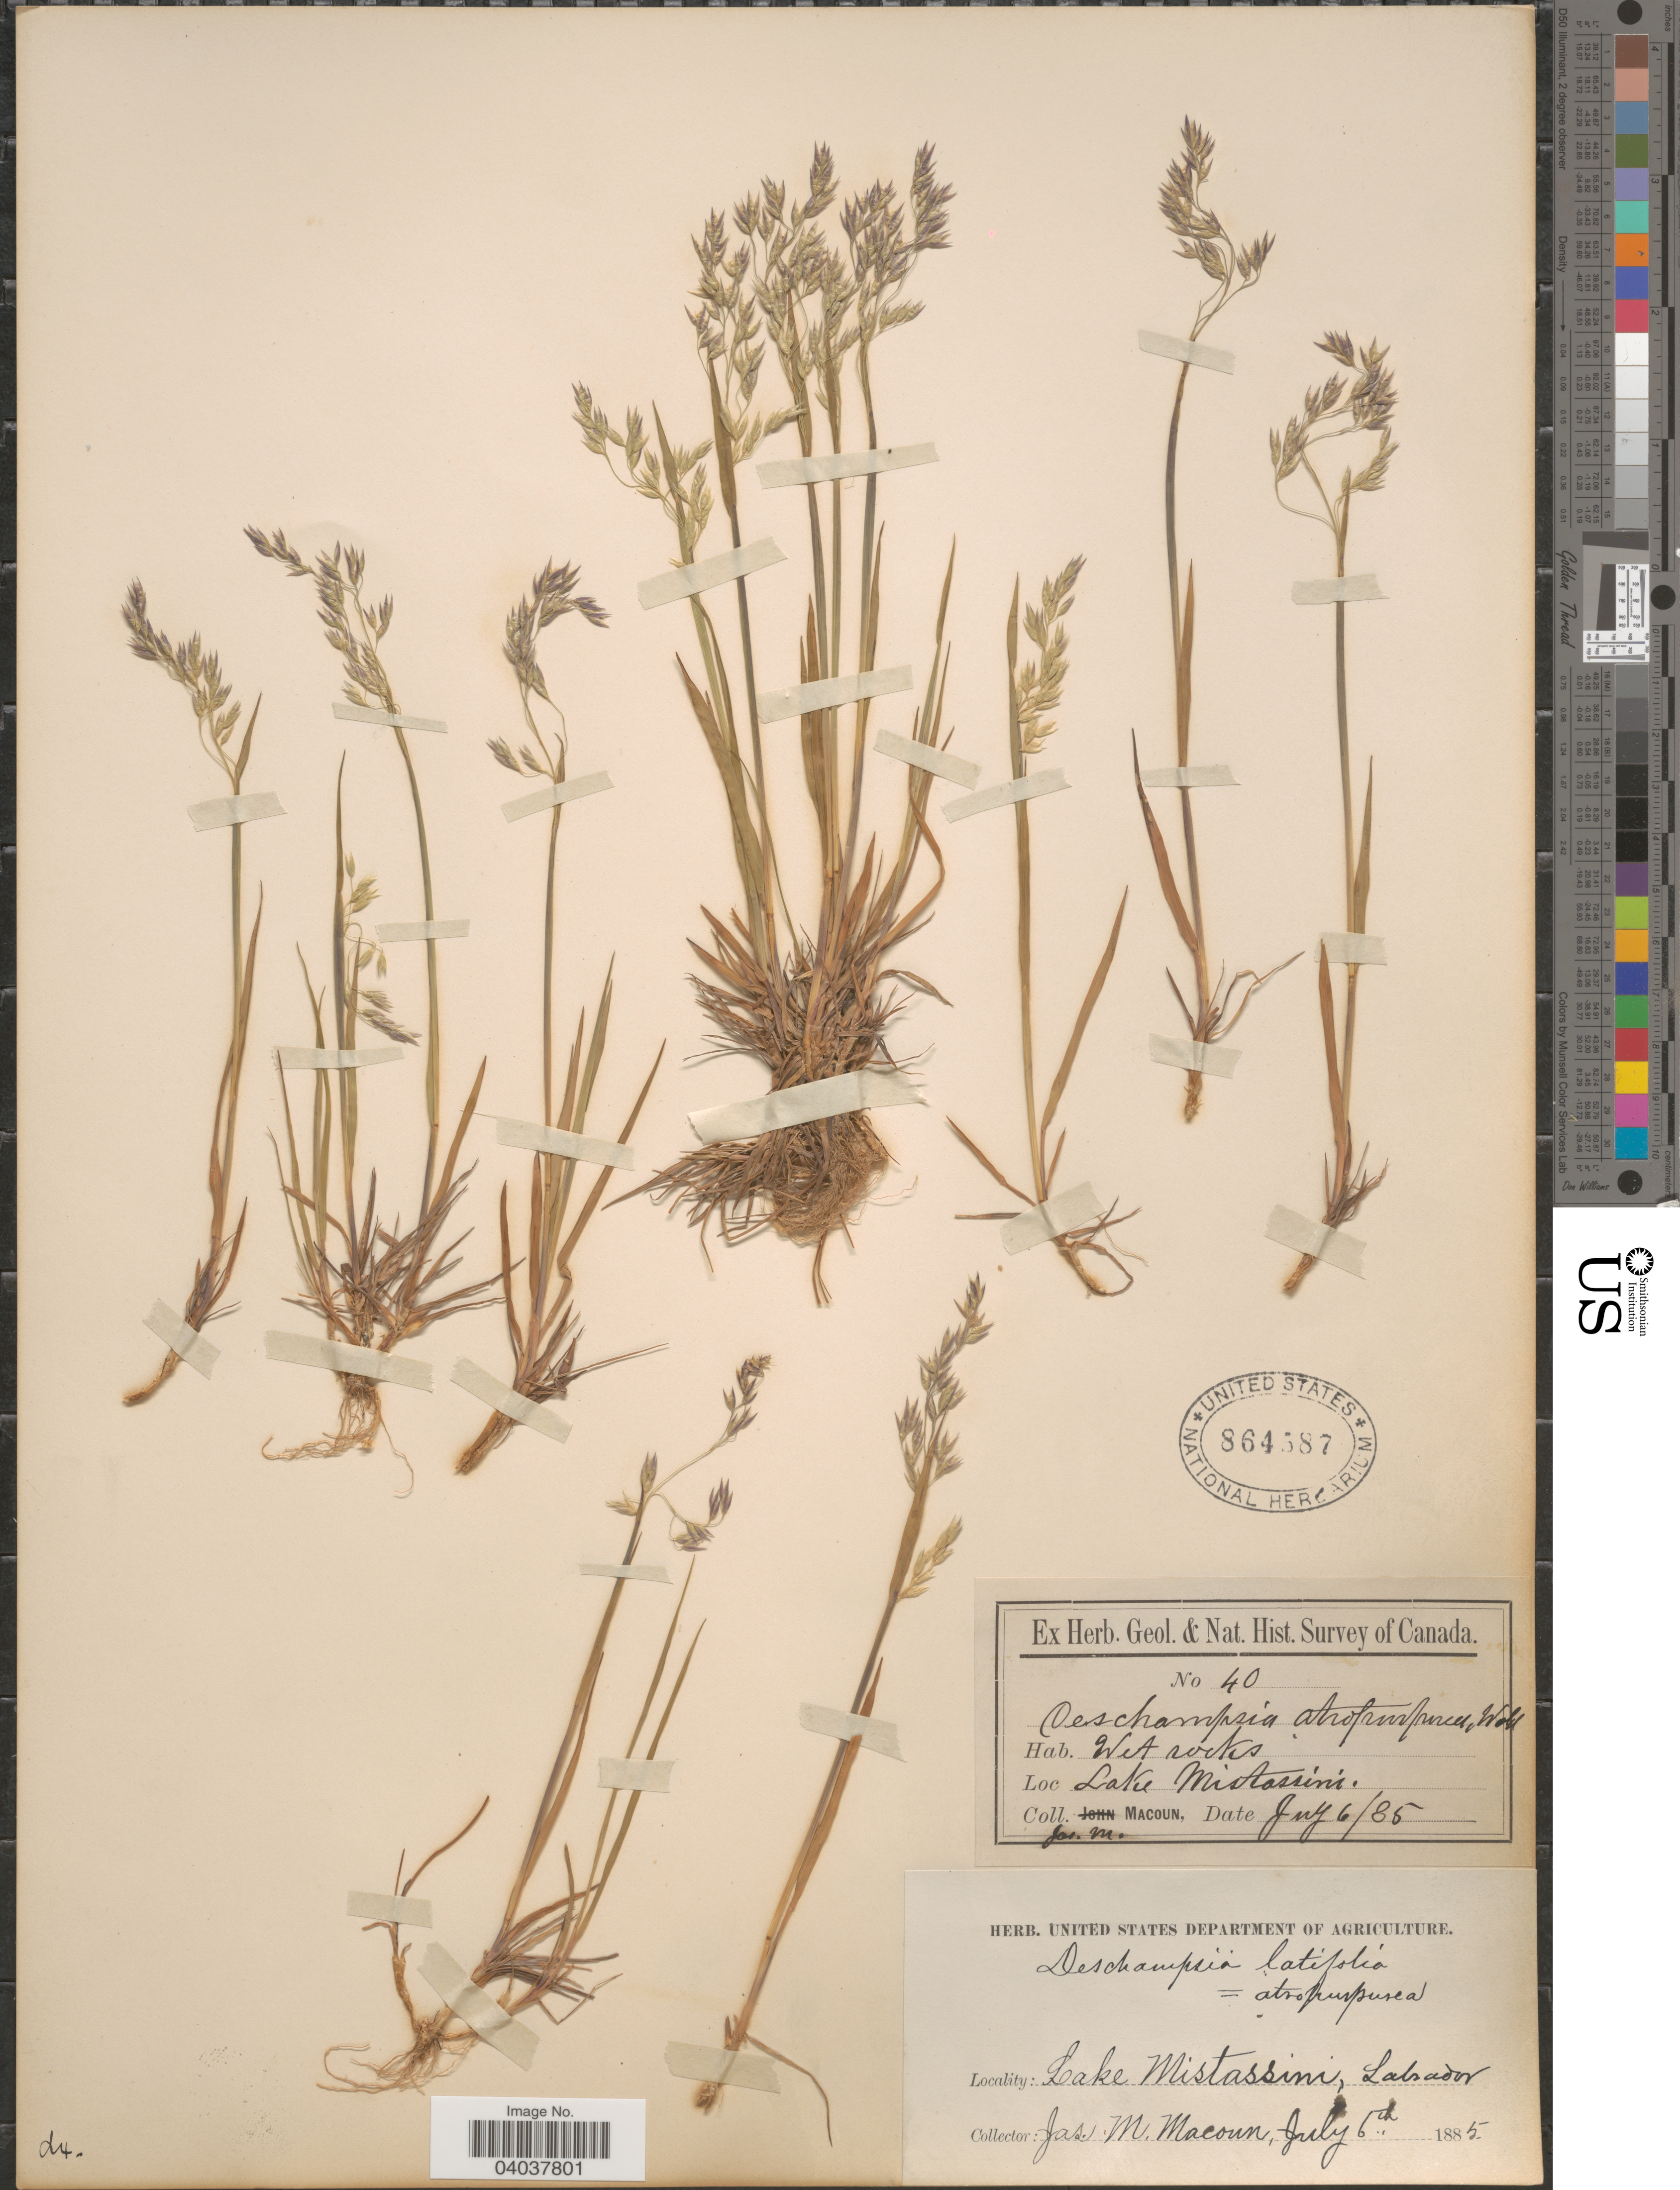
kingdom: Plantae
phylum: Tracheophyta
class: Liliopsida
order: Poales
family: Poaceae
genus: Vahlodea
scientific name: Vahlodea atropurpurea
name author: (Wahlenb.) Fr. ex Hartm.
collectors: J. M. Macoun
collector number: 40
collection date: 1885-07-06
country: Canada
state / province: Newfoundland and Labrador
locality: Lake Mistassini, Labrador.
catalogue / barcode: US 864587